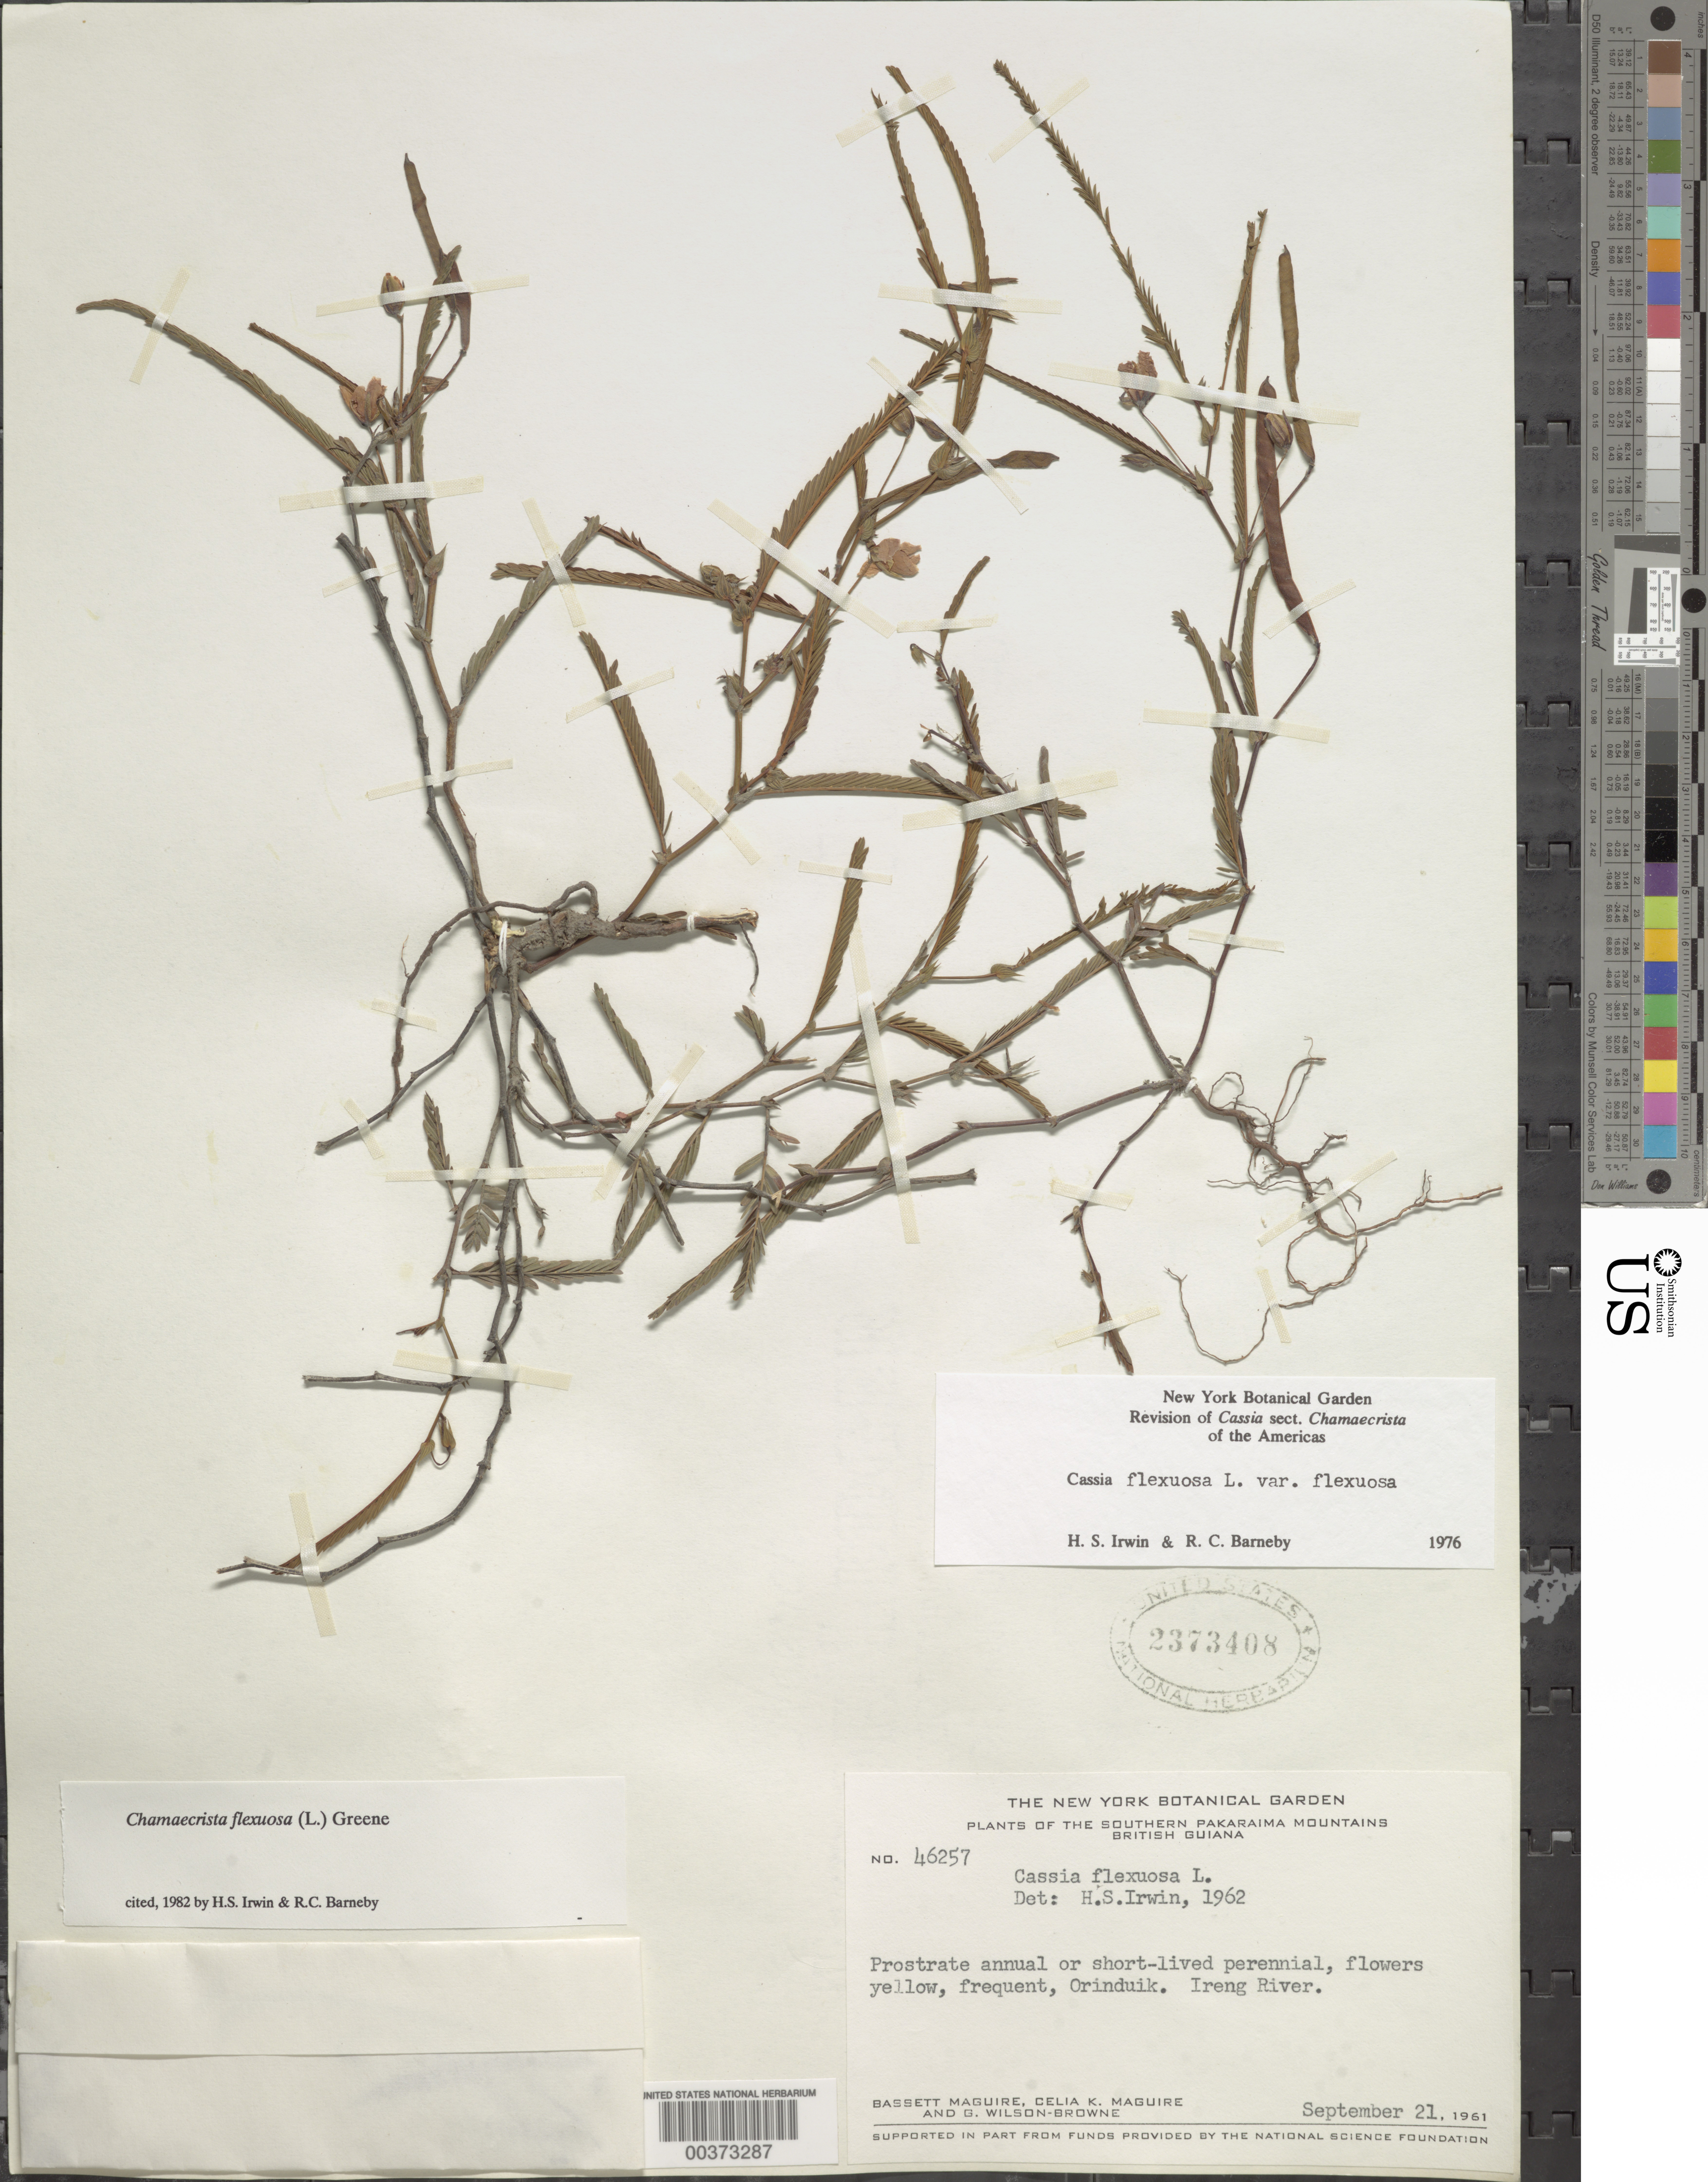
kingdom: Plantae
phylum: Tracheophyta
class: Magnoliopsida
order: Fabales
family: Fabaceae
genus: Chamaecrista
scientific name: Chamaecrista flexuosa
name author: (L.) Greene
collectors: B. Maguire, C. K. Maguire & G. Wilson-Browne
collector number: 46257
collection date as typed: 21 Sep 1961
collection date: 1961-09-21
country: Guyana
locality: Orinduik; ireng river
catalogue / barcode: US 2373408